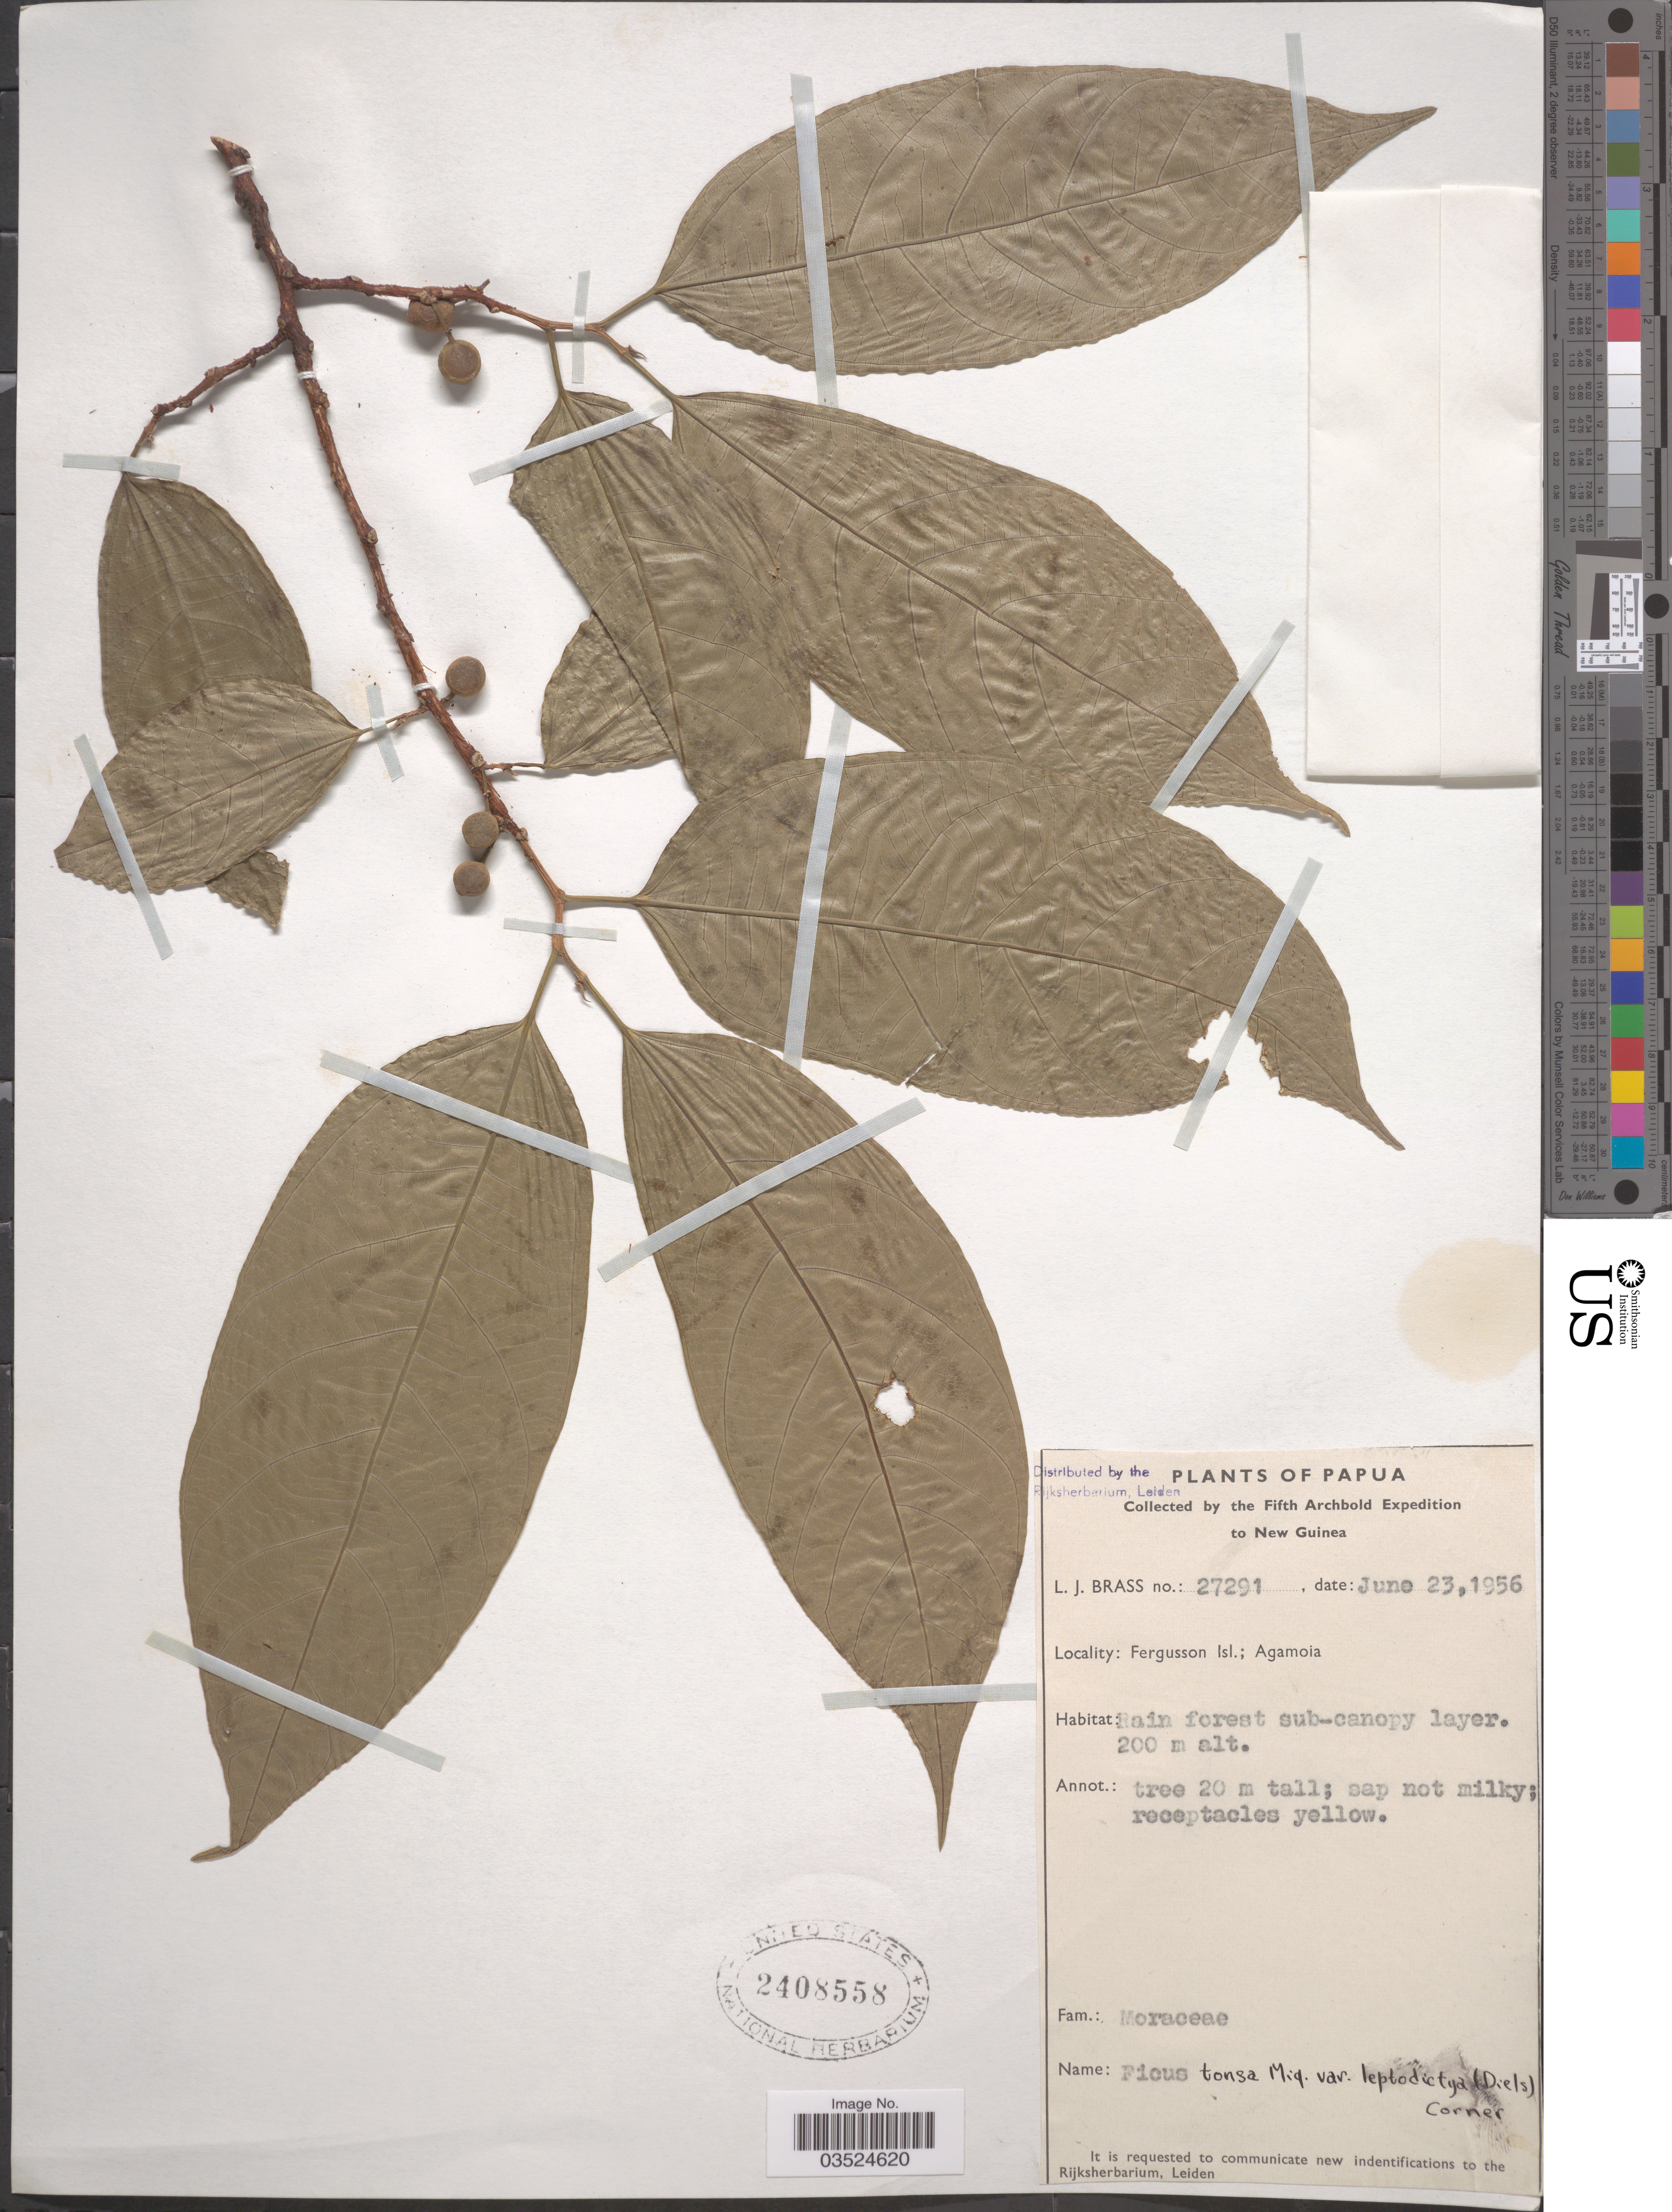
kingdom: Plantae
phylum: Tracheophyta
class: Magnoliopsida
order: Rosales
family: Moraceae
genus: Ficus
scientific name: Ficus tonsa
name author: Miq.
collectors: L. J. Brass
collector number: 27291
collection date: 1956-06-23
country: Papua New Guinea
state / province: Milne Bay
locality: Papua. New Guinea. Fergusson Isl.; Agamoia.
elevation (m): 200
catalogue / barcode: US 2408558